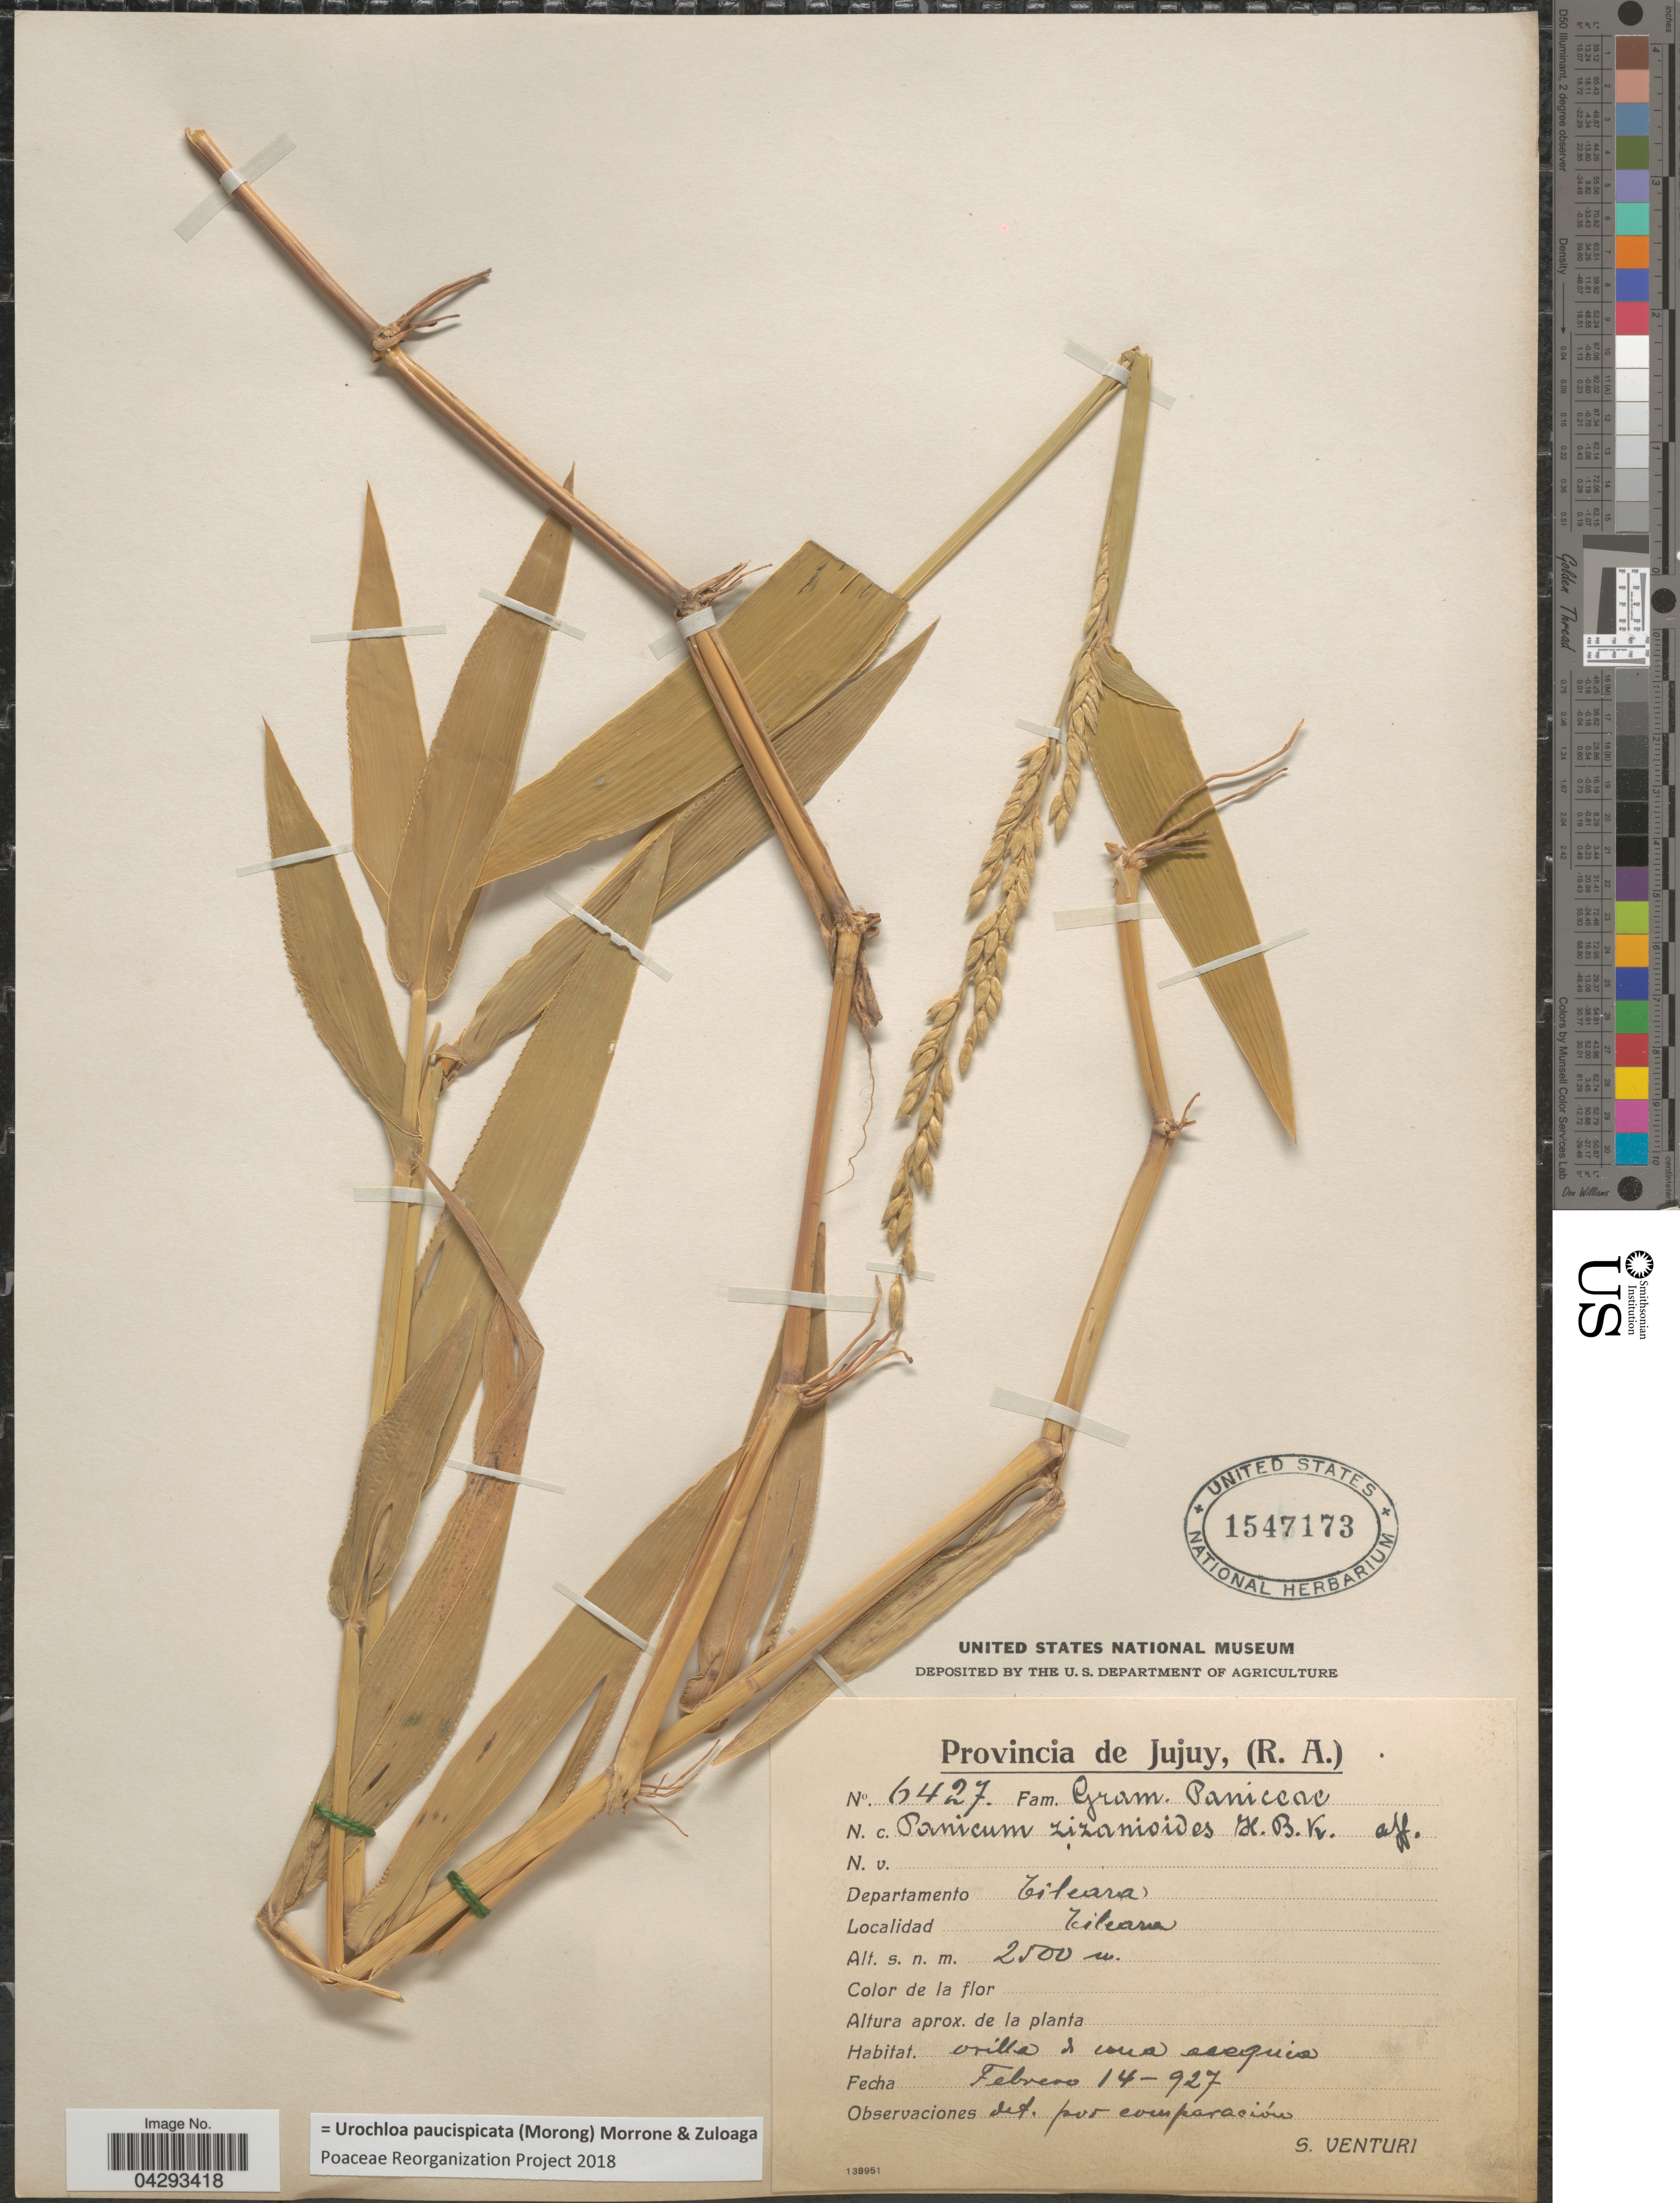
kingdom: Plantae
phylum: Tracheophyta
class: Liliopsida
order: Poales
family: Poaceae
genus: Urochloa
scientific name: Urochloa paucispicata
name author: (Morong) Morrone & Zuloaga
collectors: S. Venturi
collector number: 6427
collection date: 1927-02-14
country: Argentina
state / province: Jujuy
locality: (R.A.). Departamento Tilcara. Tilcara.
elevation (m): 2500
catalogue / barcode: US 1547173